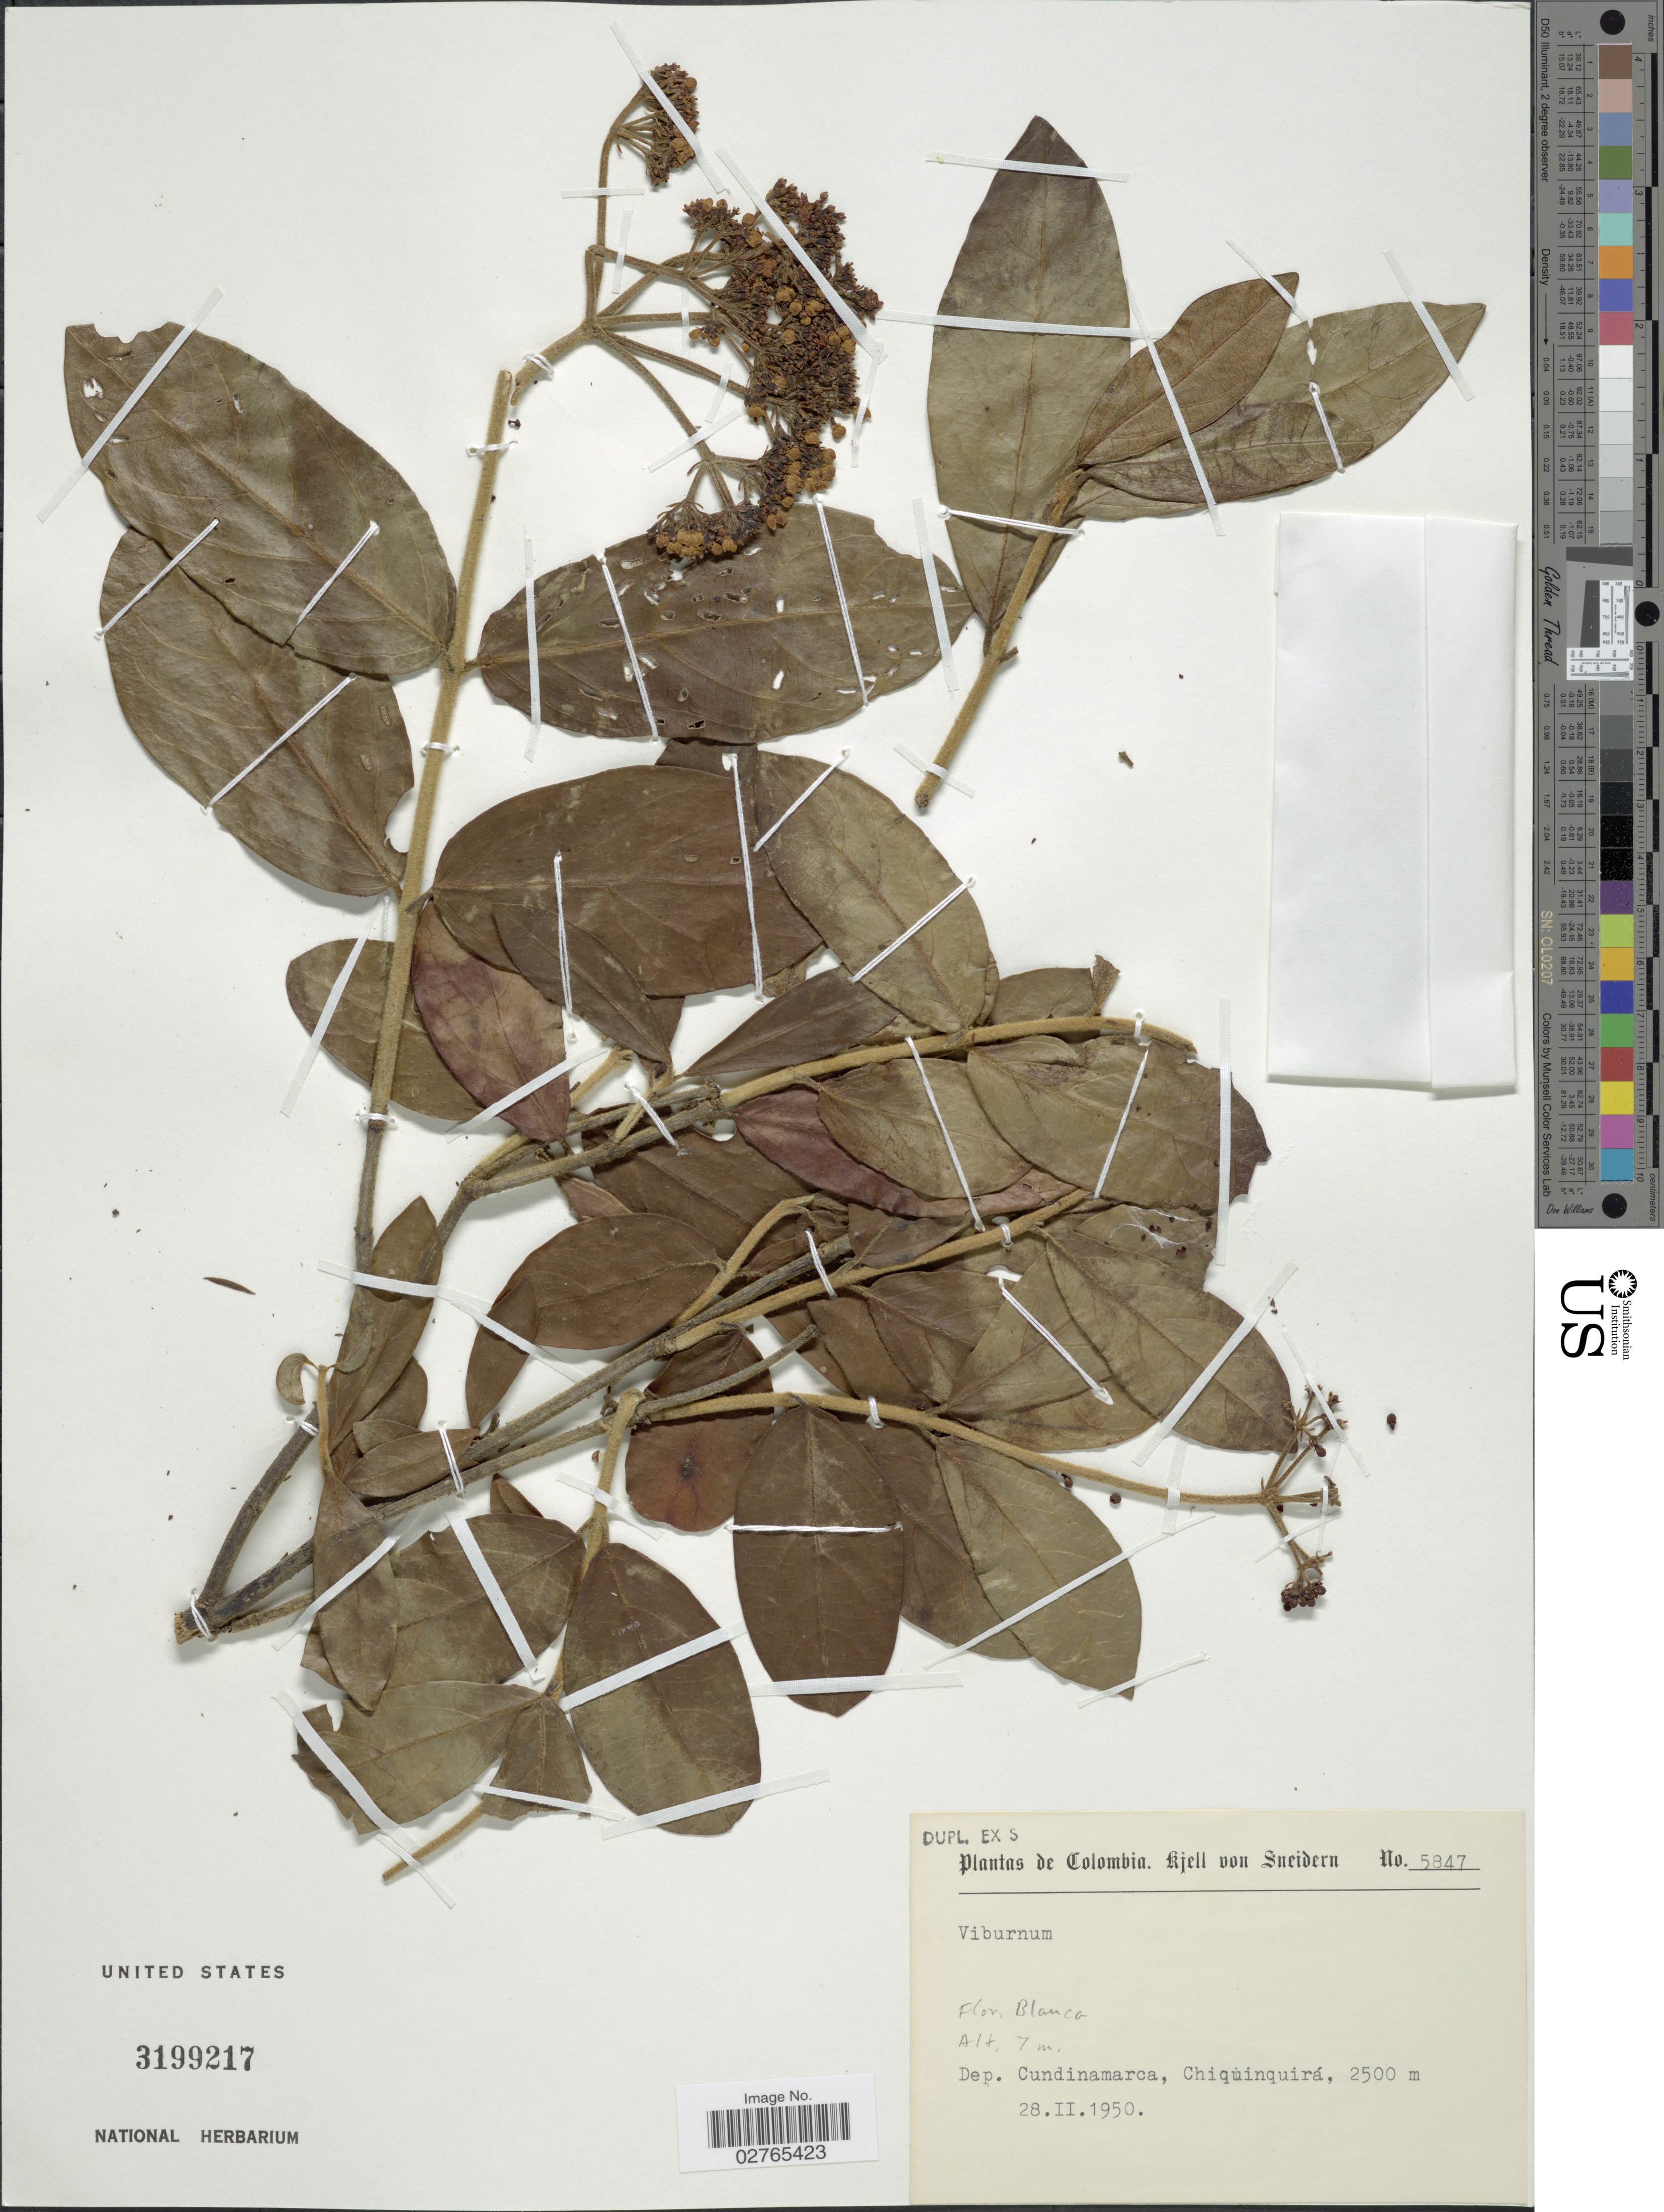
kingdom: Plantae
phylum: Tracheophyta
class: Magnoliopsida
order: Dipsacales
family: Viburnaceae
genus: Viburnum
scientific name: Viburnum sp.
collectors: K. von Sneidern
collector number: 5847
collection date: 1950-02-28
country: Colombia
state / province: Cundinamarca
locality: Dep. Cundinamarca, Chiquinquirá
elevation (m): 2500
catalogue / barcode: US 3199217